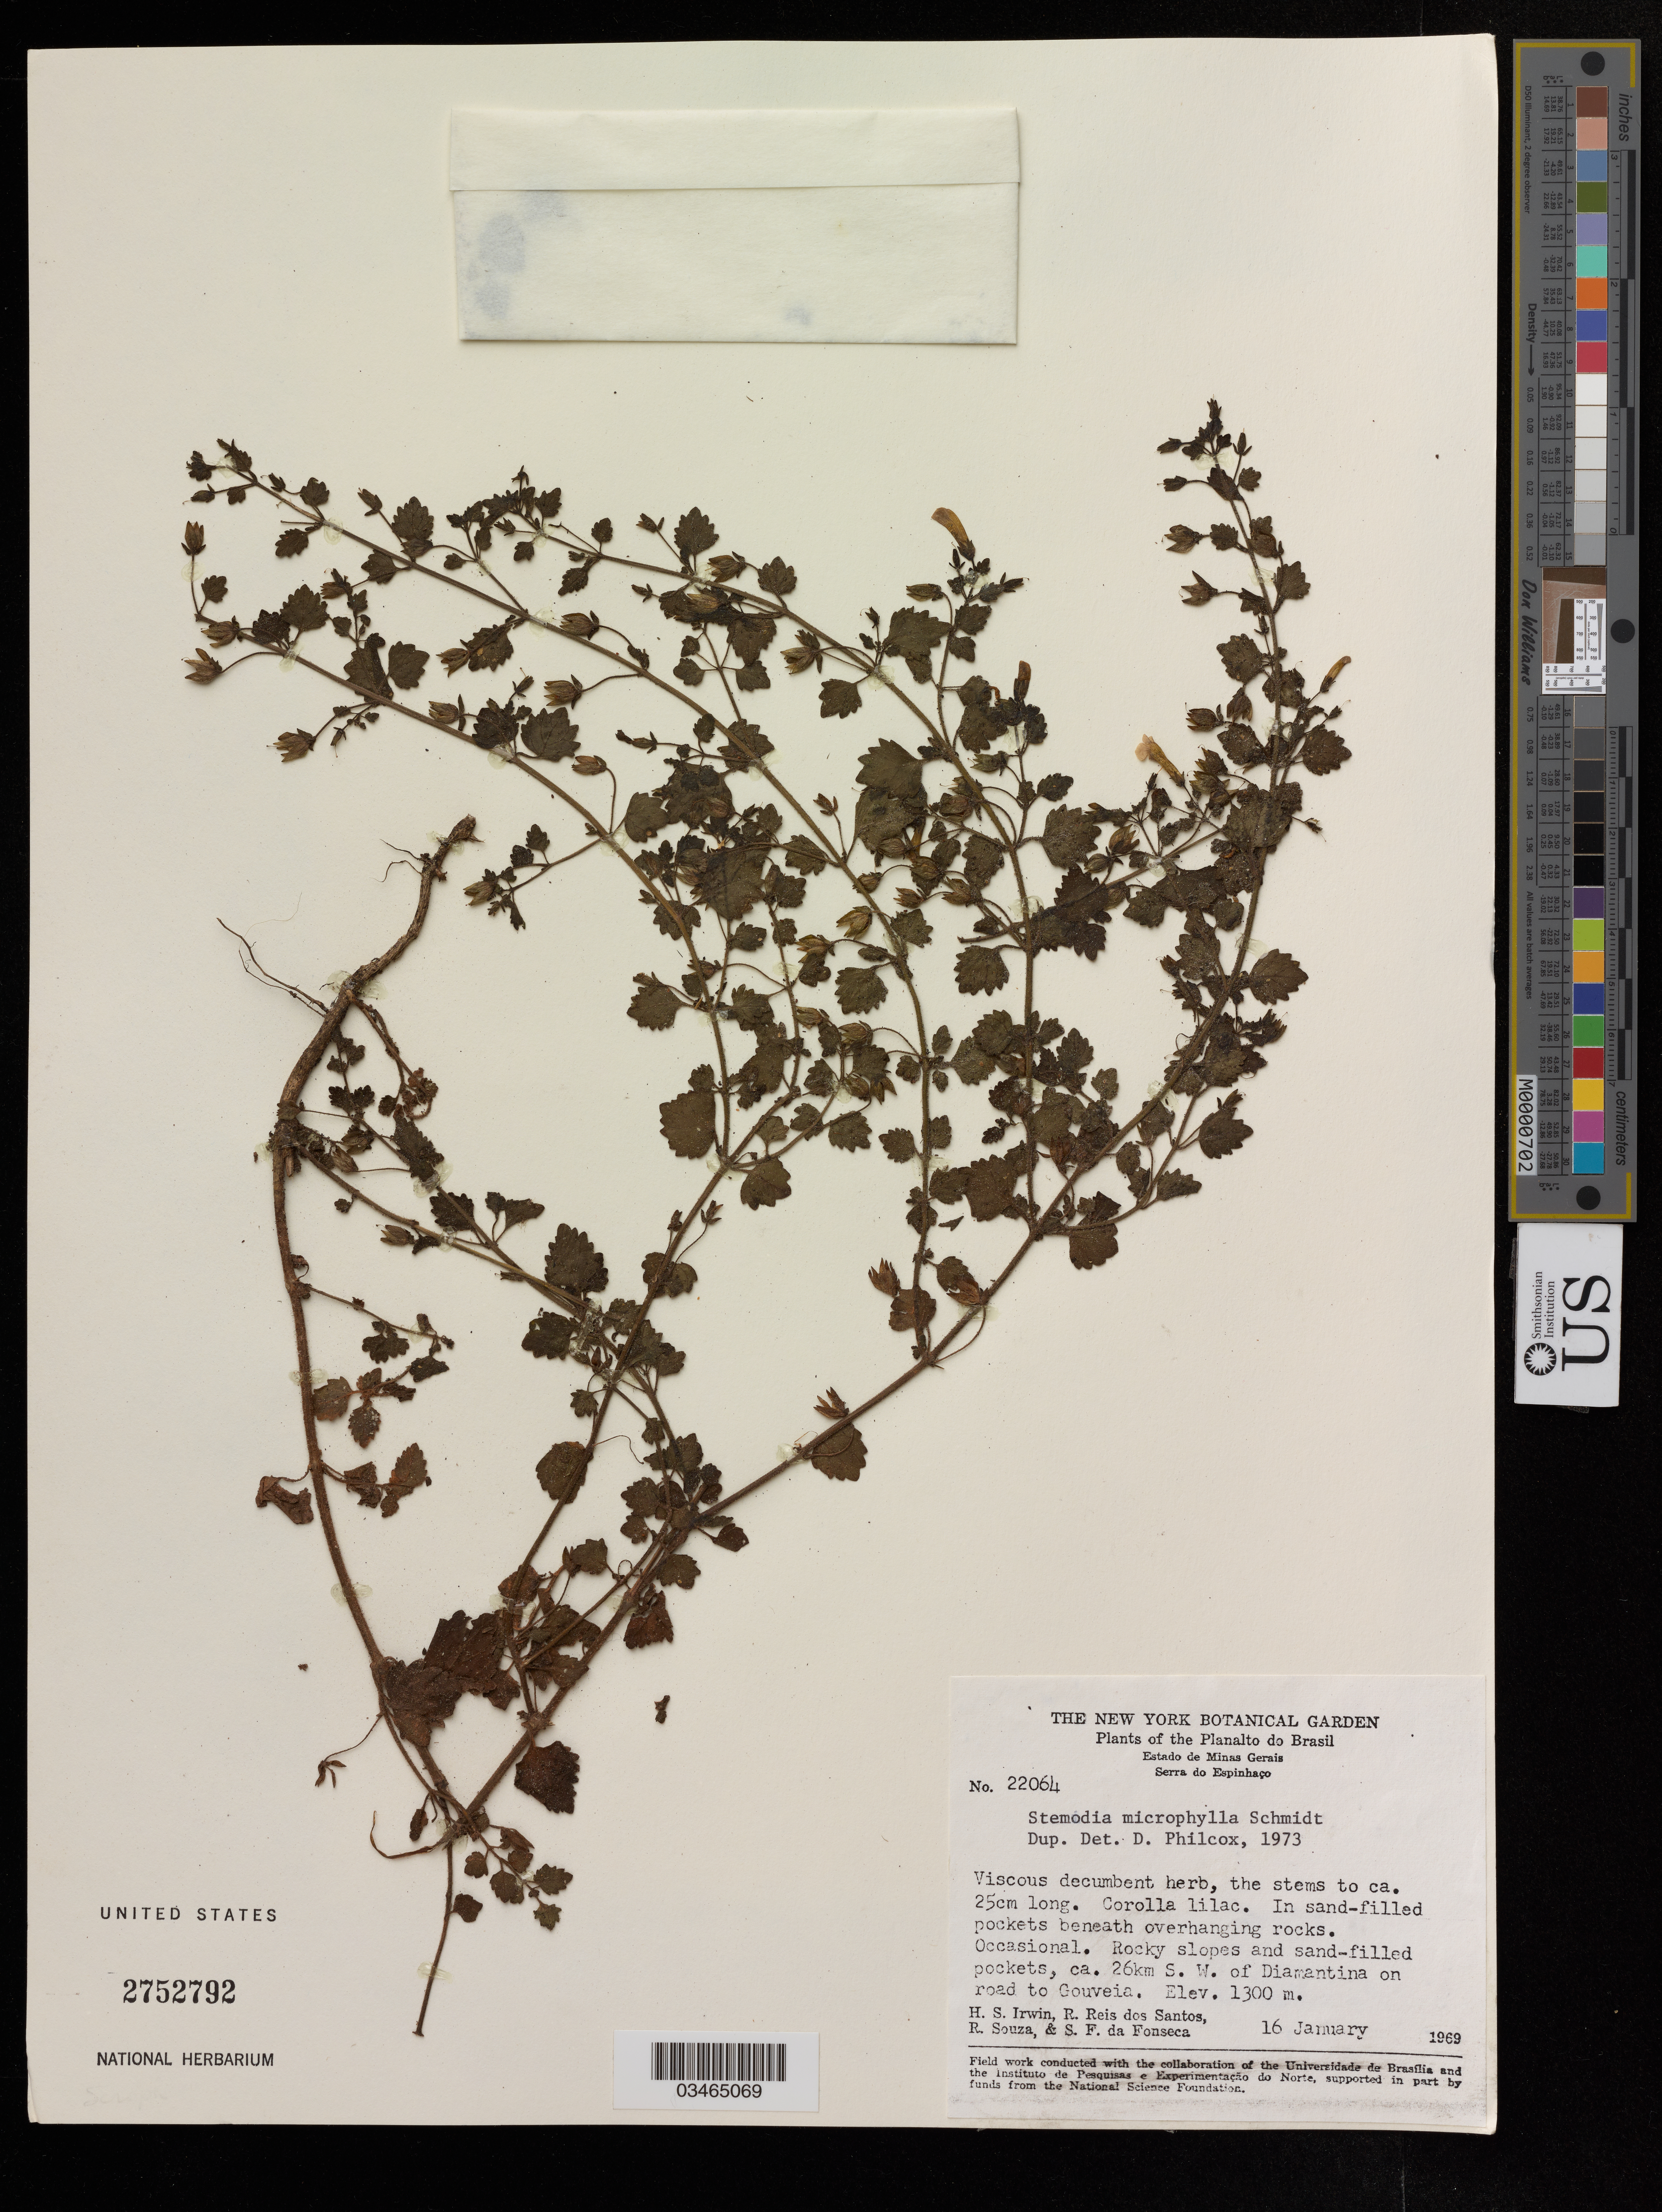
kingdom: Plantae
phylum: Tracheophyta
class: Magnoliopsida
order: Lamiales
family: Plantaginaceae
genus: Stemodia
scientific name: Stemodia microphylla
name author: J.A. Schmidt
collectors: R. Reis dos Santos, R. Souza & S. F. Fonsêca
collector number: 22064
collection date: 1969-01-16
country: Brazil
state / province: Minas Gerais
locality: Planalto do Brasil. Serra do Espinhaço. ca. 26km S. W. of Diamantina on road to Gouveia.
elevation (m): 1300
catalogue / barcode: US 2752792